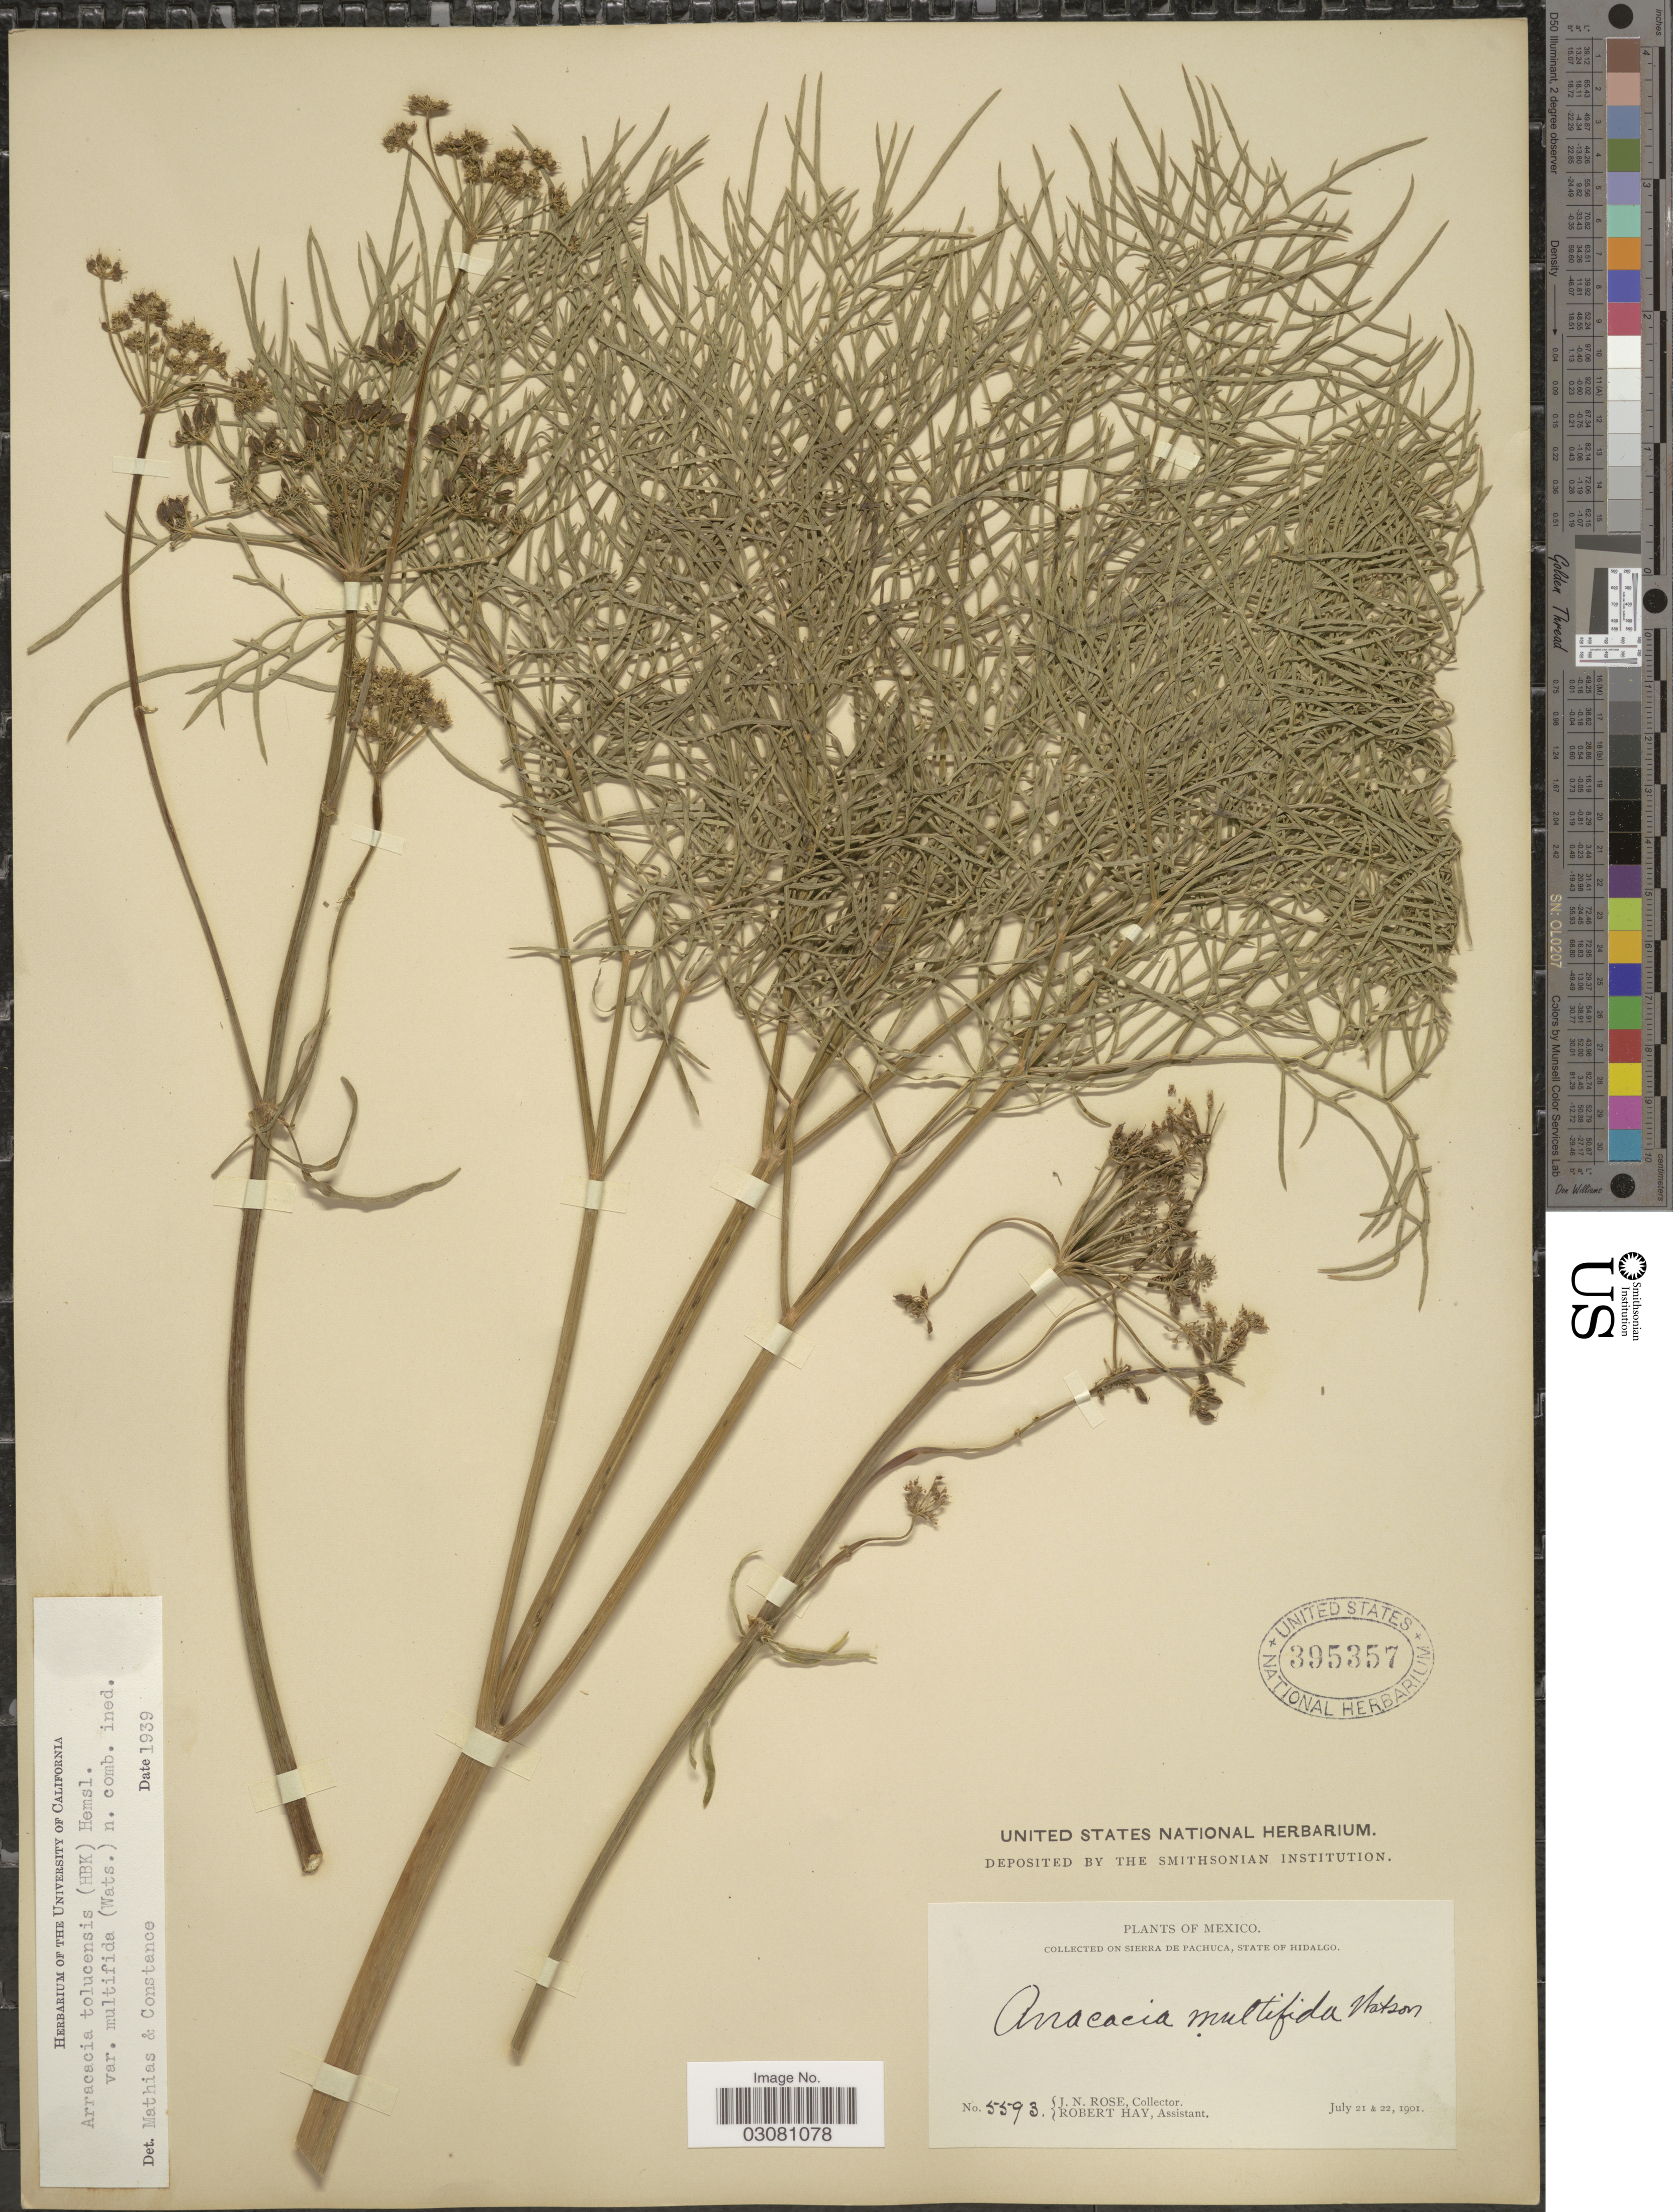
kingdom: Plantae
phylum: Tracheophyta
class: Magnoliopsida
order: Apiales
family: Apiaceae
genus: Arracacia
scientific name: Arracacia tolucensis var. multifida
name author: (S. Watson) Mathias & Constance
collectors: J. N. Rose & R. Hay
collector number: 5593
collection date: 1901-07-21/1901-07-22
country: Mexico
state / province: Hidalgo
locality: Collected near Sierra de Pachuca.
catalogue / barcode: US 395357